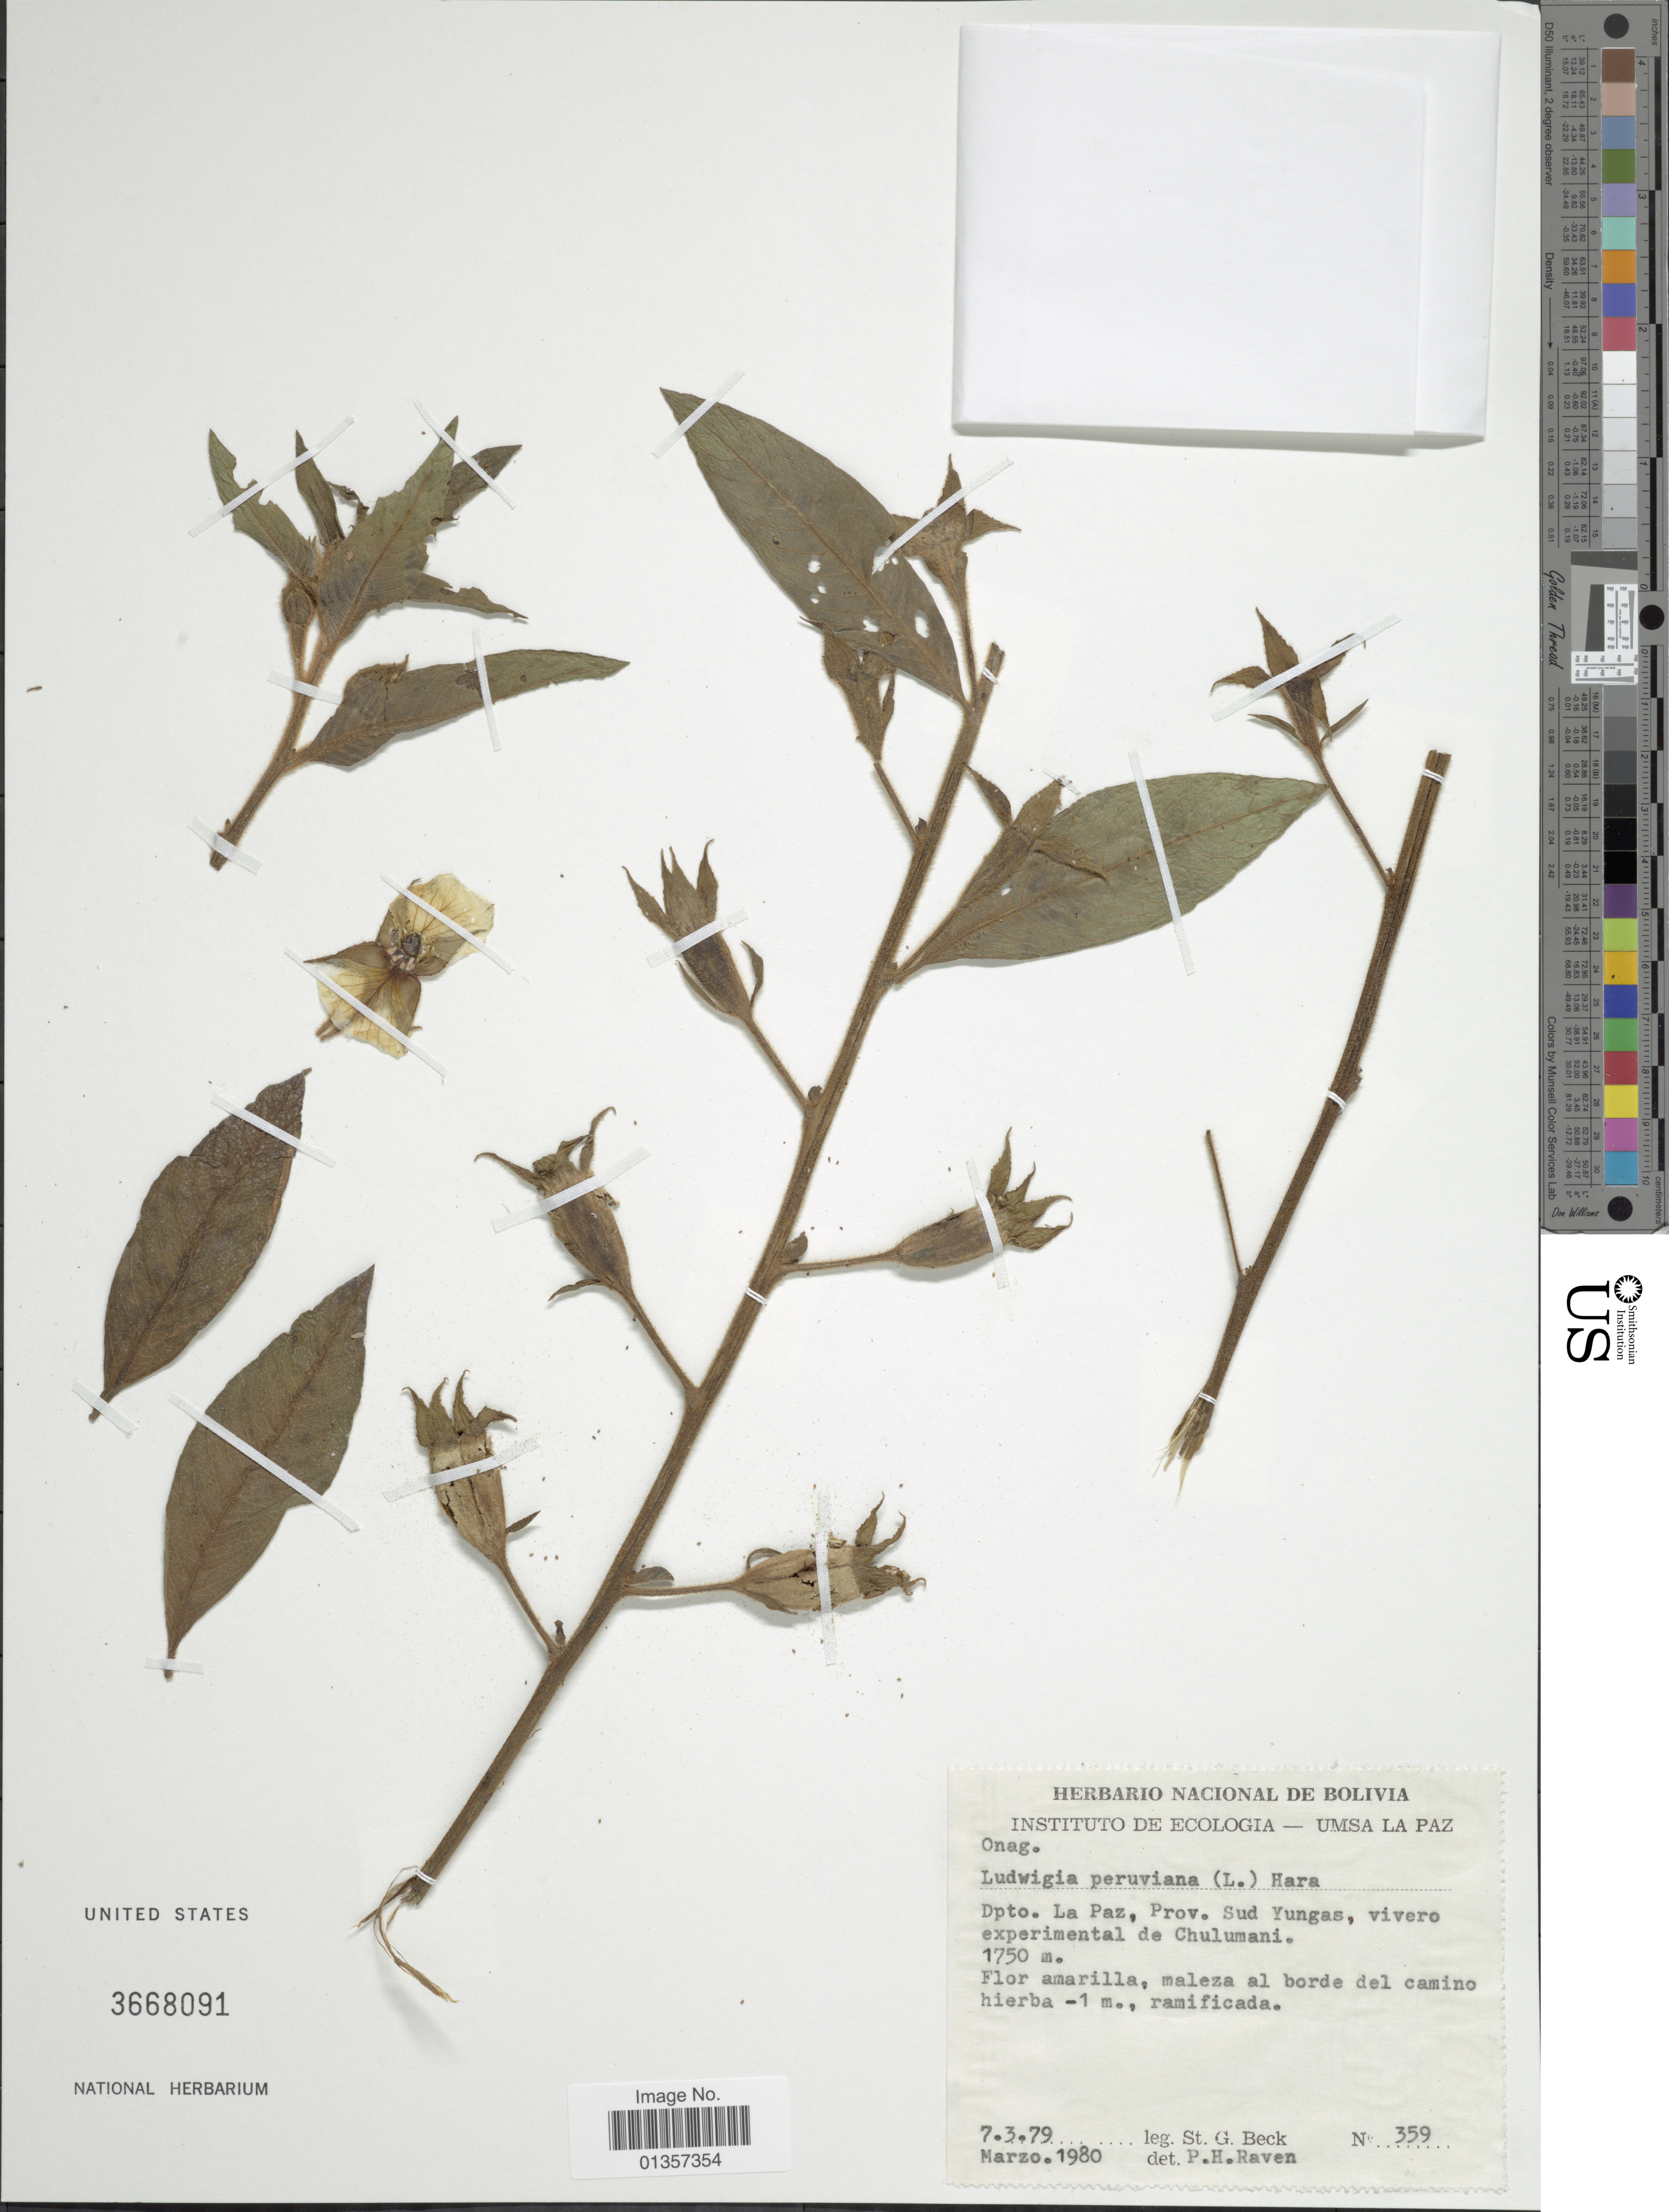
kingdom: Plantae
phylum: Tracheophyta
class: Magnoliopsida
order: Myrtales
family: Onagraceae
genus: Ludwigia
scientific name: Ludwigia peruviana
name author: (L.) H. Hara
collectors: S. G. Beck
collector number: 359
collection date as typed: Transcribed d/m/y: 7/3/79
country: Bolivia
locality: Dpto. La Paz, Prov. Sud Yungas, vivero experimental de Chulumani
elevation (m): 1750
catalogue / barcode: US 3668091